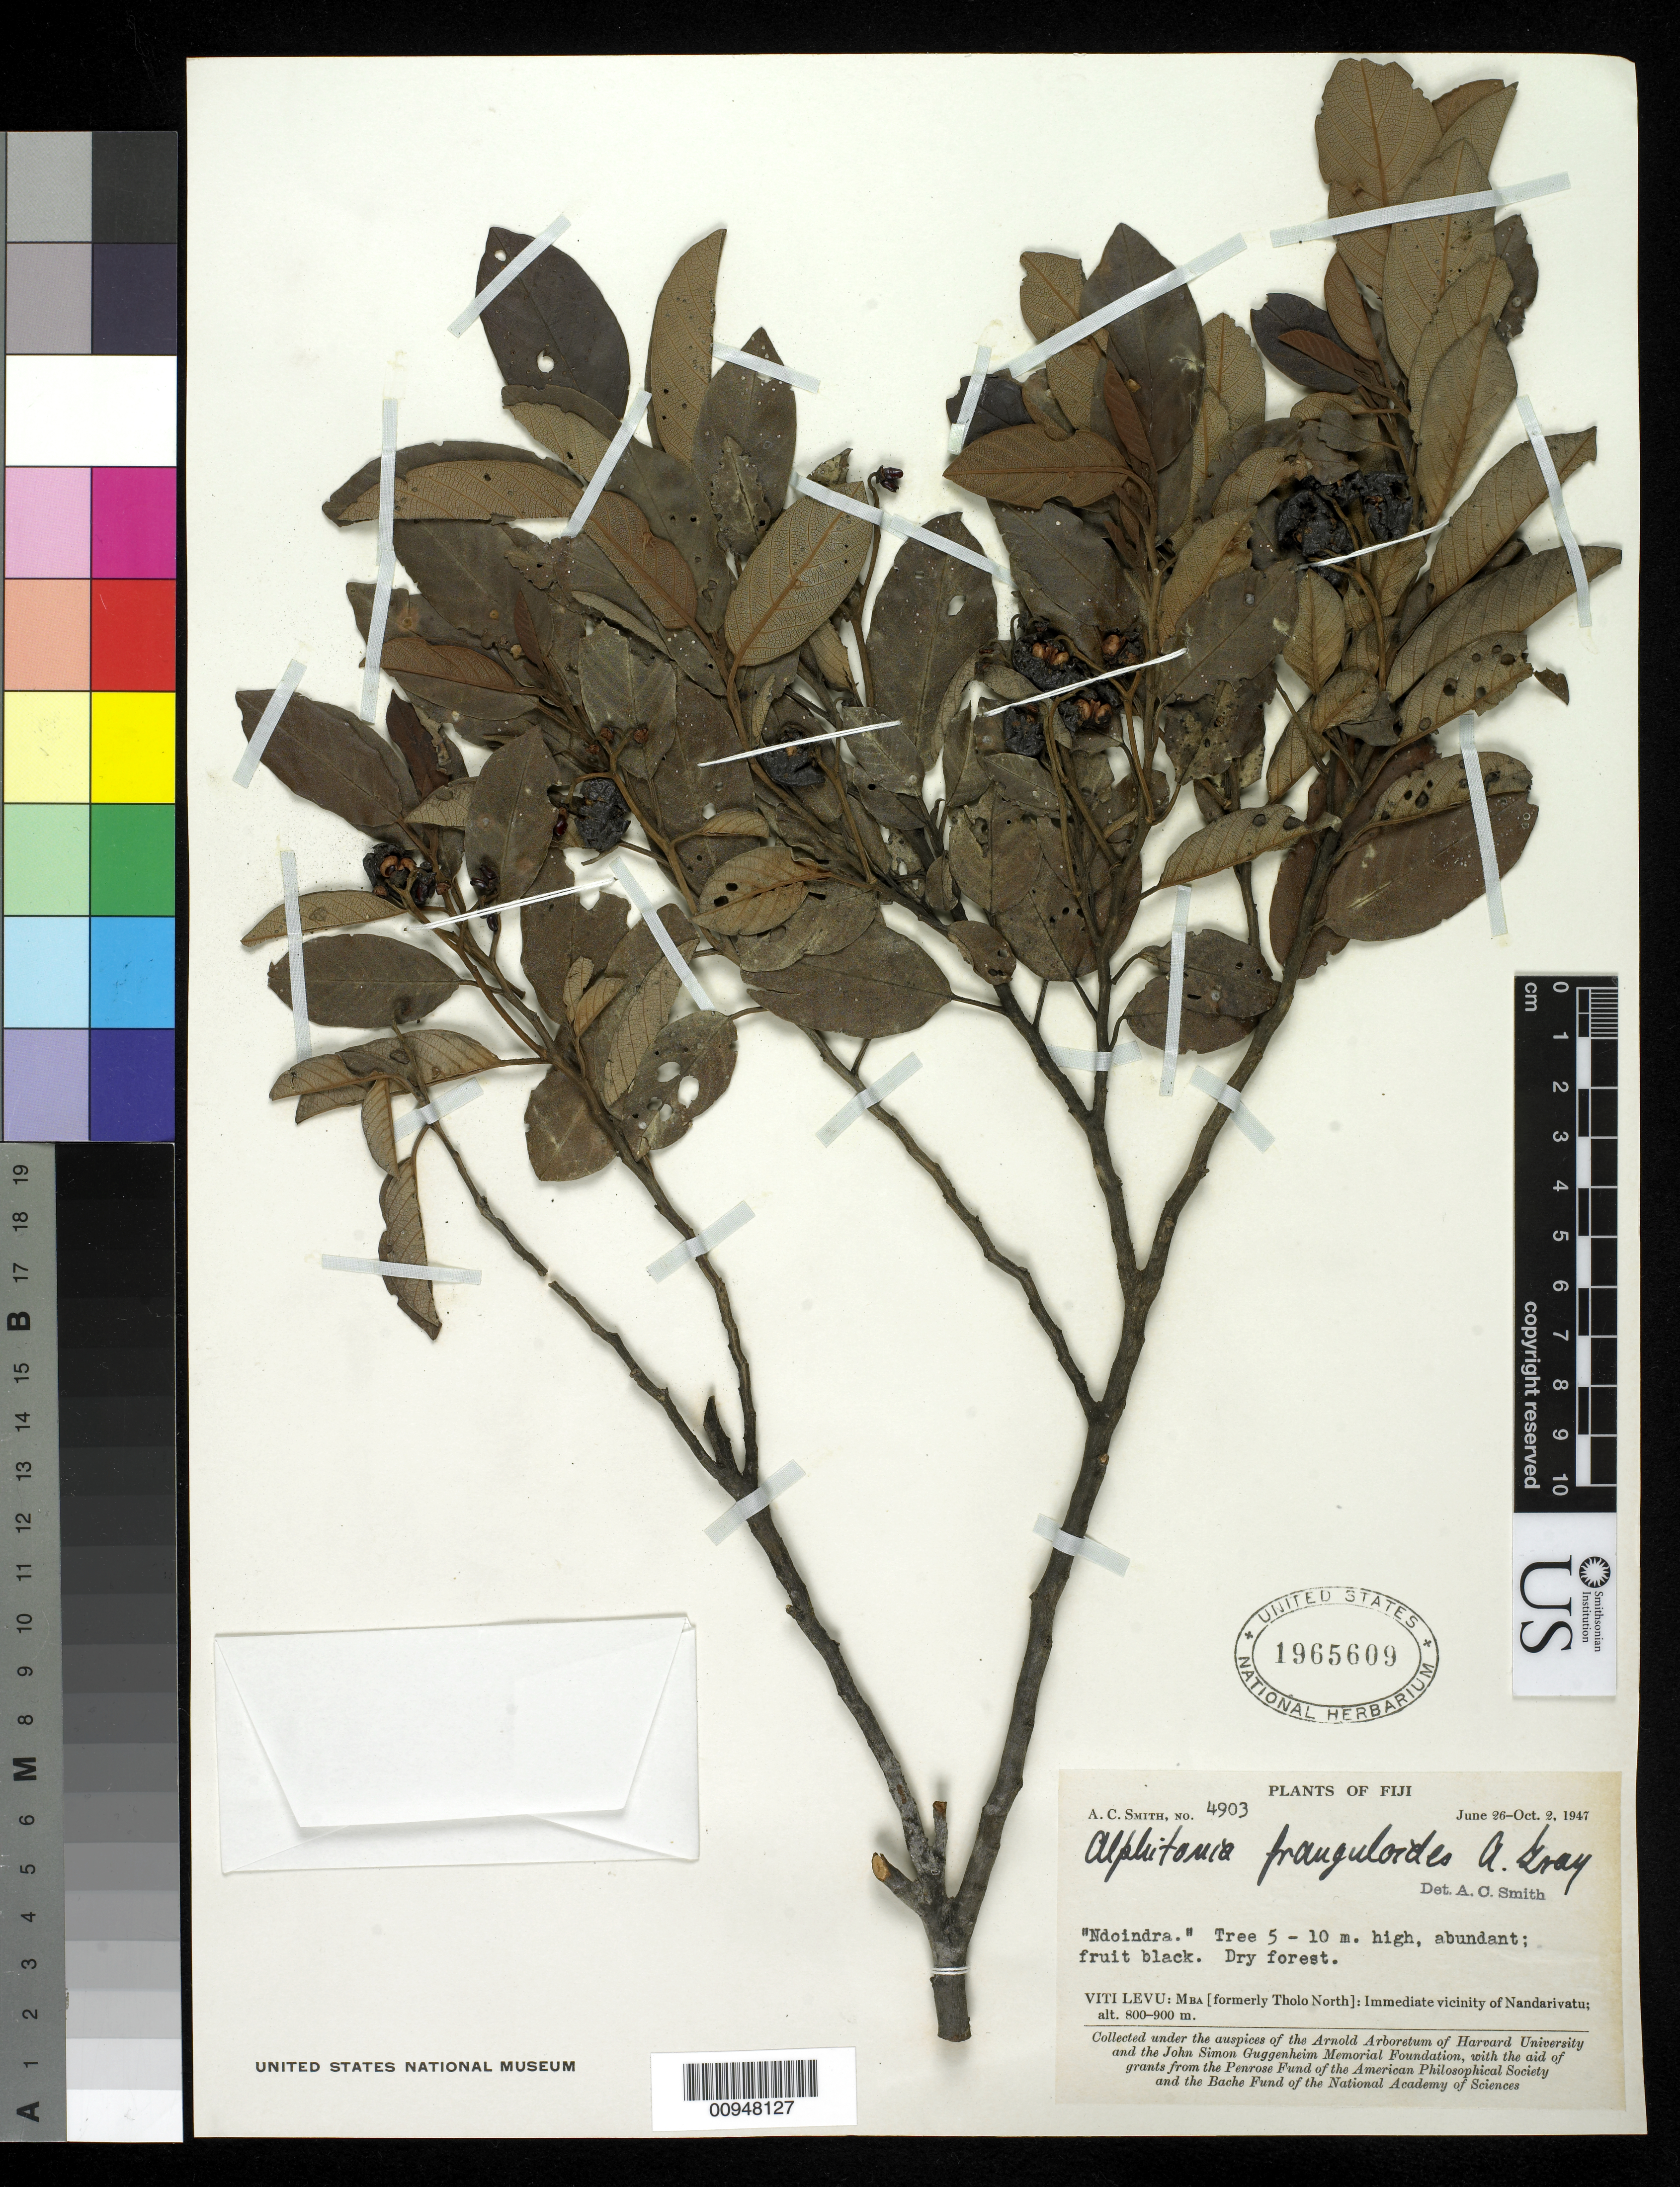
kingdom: Plantae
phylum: Tracheophyta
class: Magnoliopsida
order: Rosales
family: Rhamnaceae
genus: Alphitonia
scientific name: Alphitonia franguloides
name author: A. Gray in Wilkes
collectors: C. A. Smith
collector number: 4903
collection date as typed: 26 Jun 1947 to 02 Oct 1947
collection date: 1947-06-26/1947-10-02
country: Fiji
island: Viti Levu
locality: Immediate vicinity of Nandarivatu.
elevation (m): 800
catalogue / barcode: US 1965609